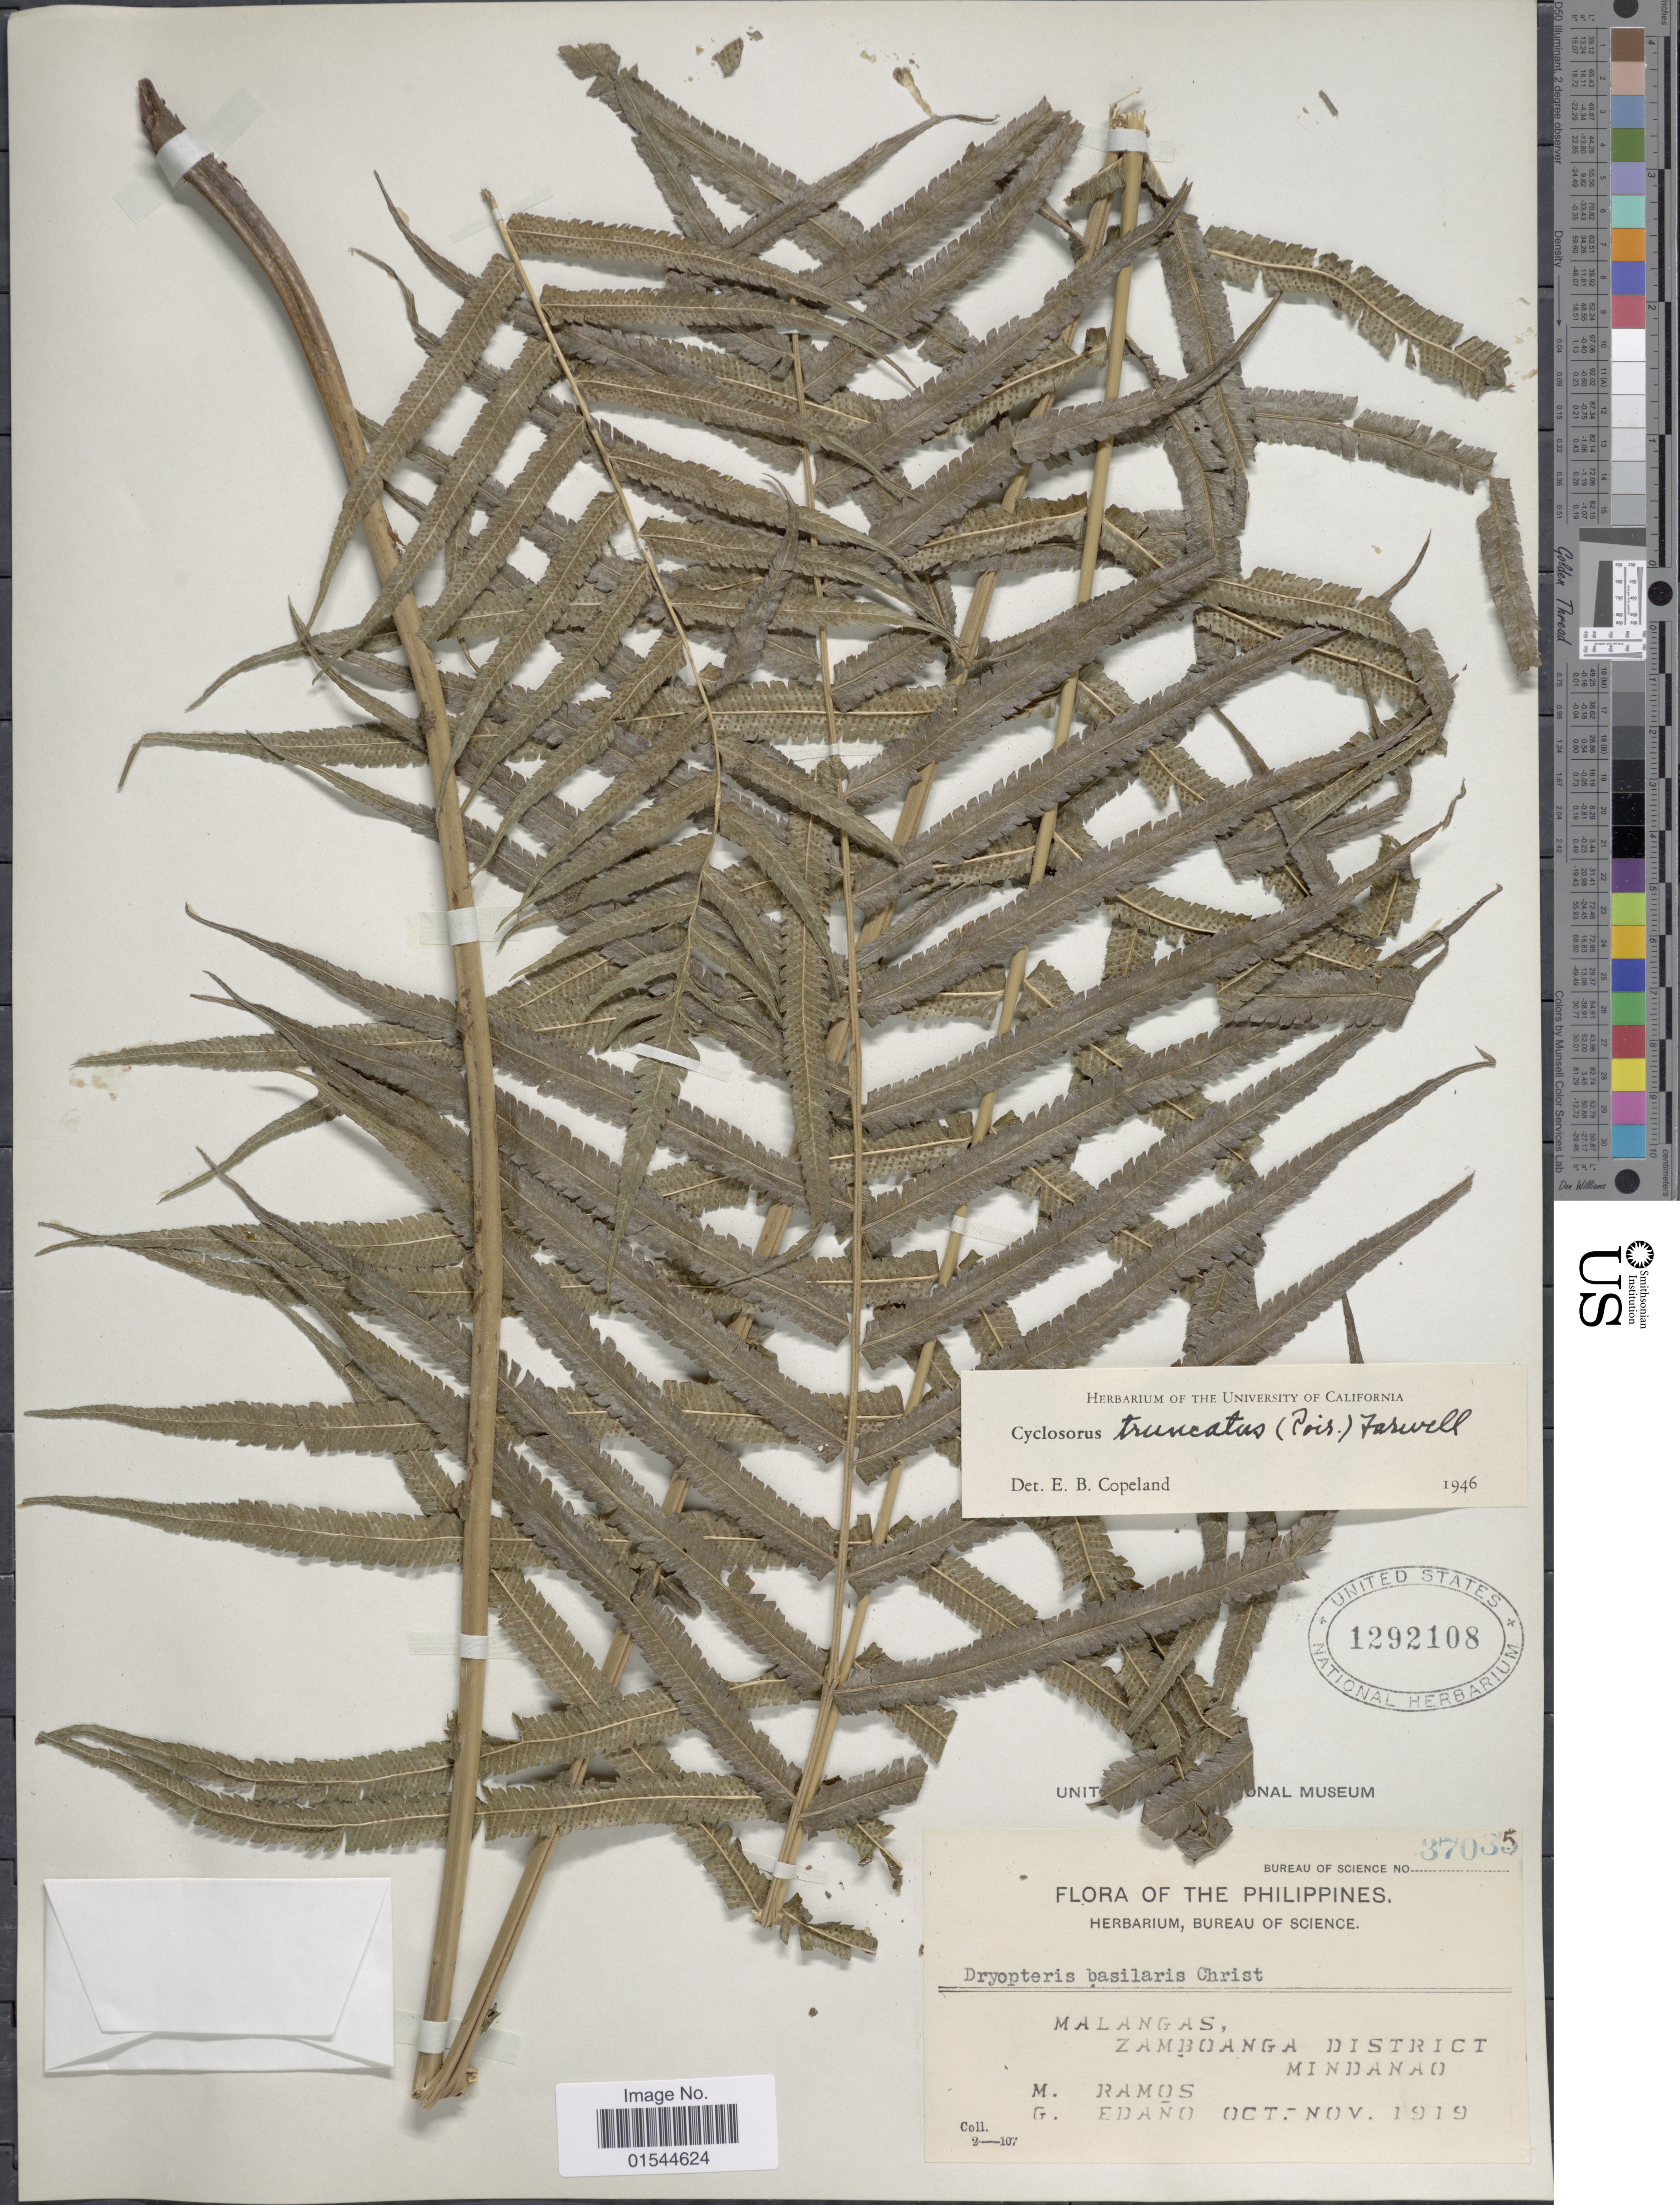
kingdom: Plantae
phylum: Tracheophyta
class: Polypodiopsida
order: Polypodiales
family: Thelypteridaceae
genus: Pneumatopteris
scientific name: Pneumatopteris truncata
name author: (Poir.) Holttum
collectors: M. Ramos & G. Edaño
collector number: Bureau of Science 37035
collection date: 1919-11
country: Philippines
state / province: Zamboanga Peninsula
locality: Malangas, Zamboanga District, Mindanao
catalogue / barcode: US 1292108